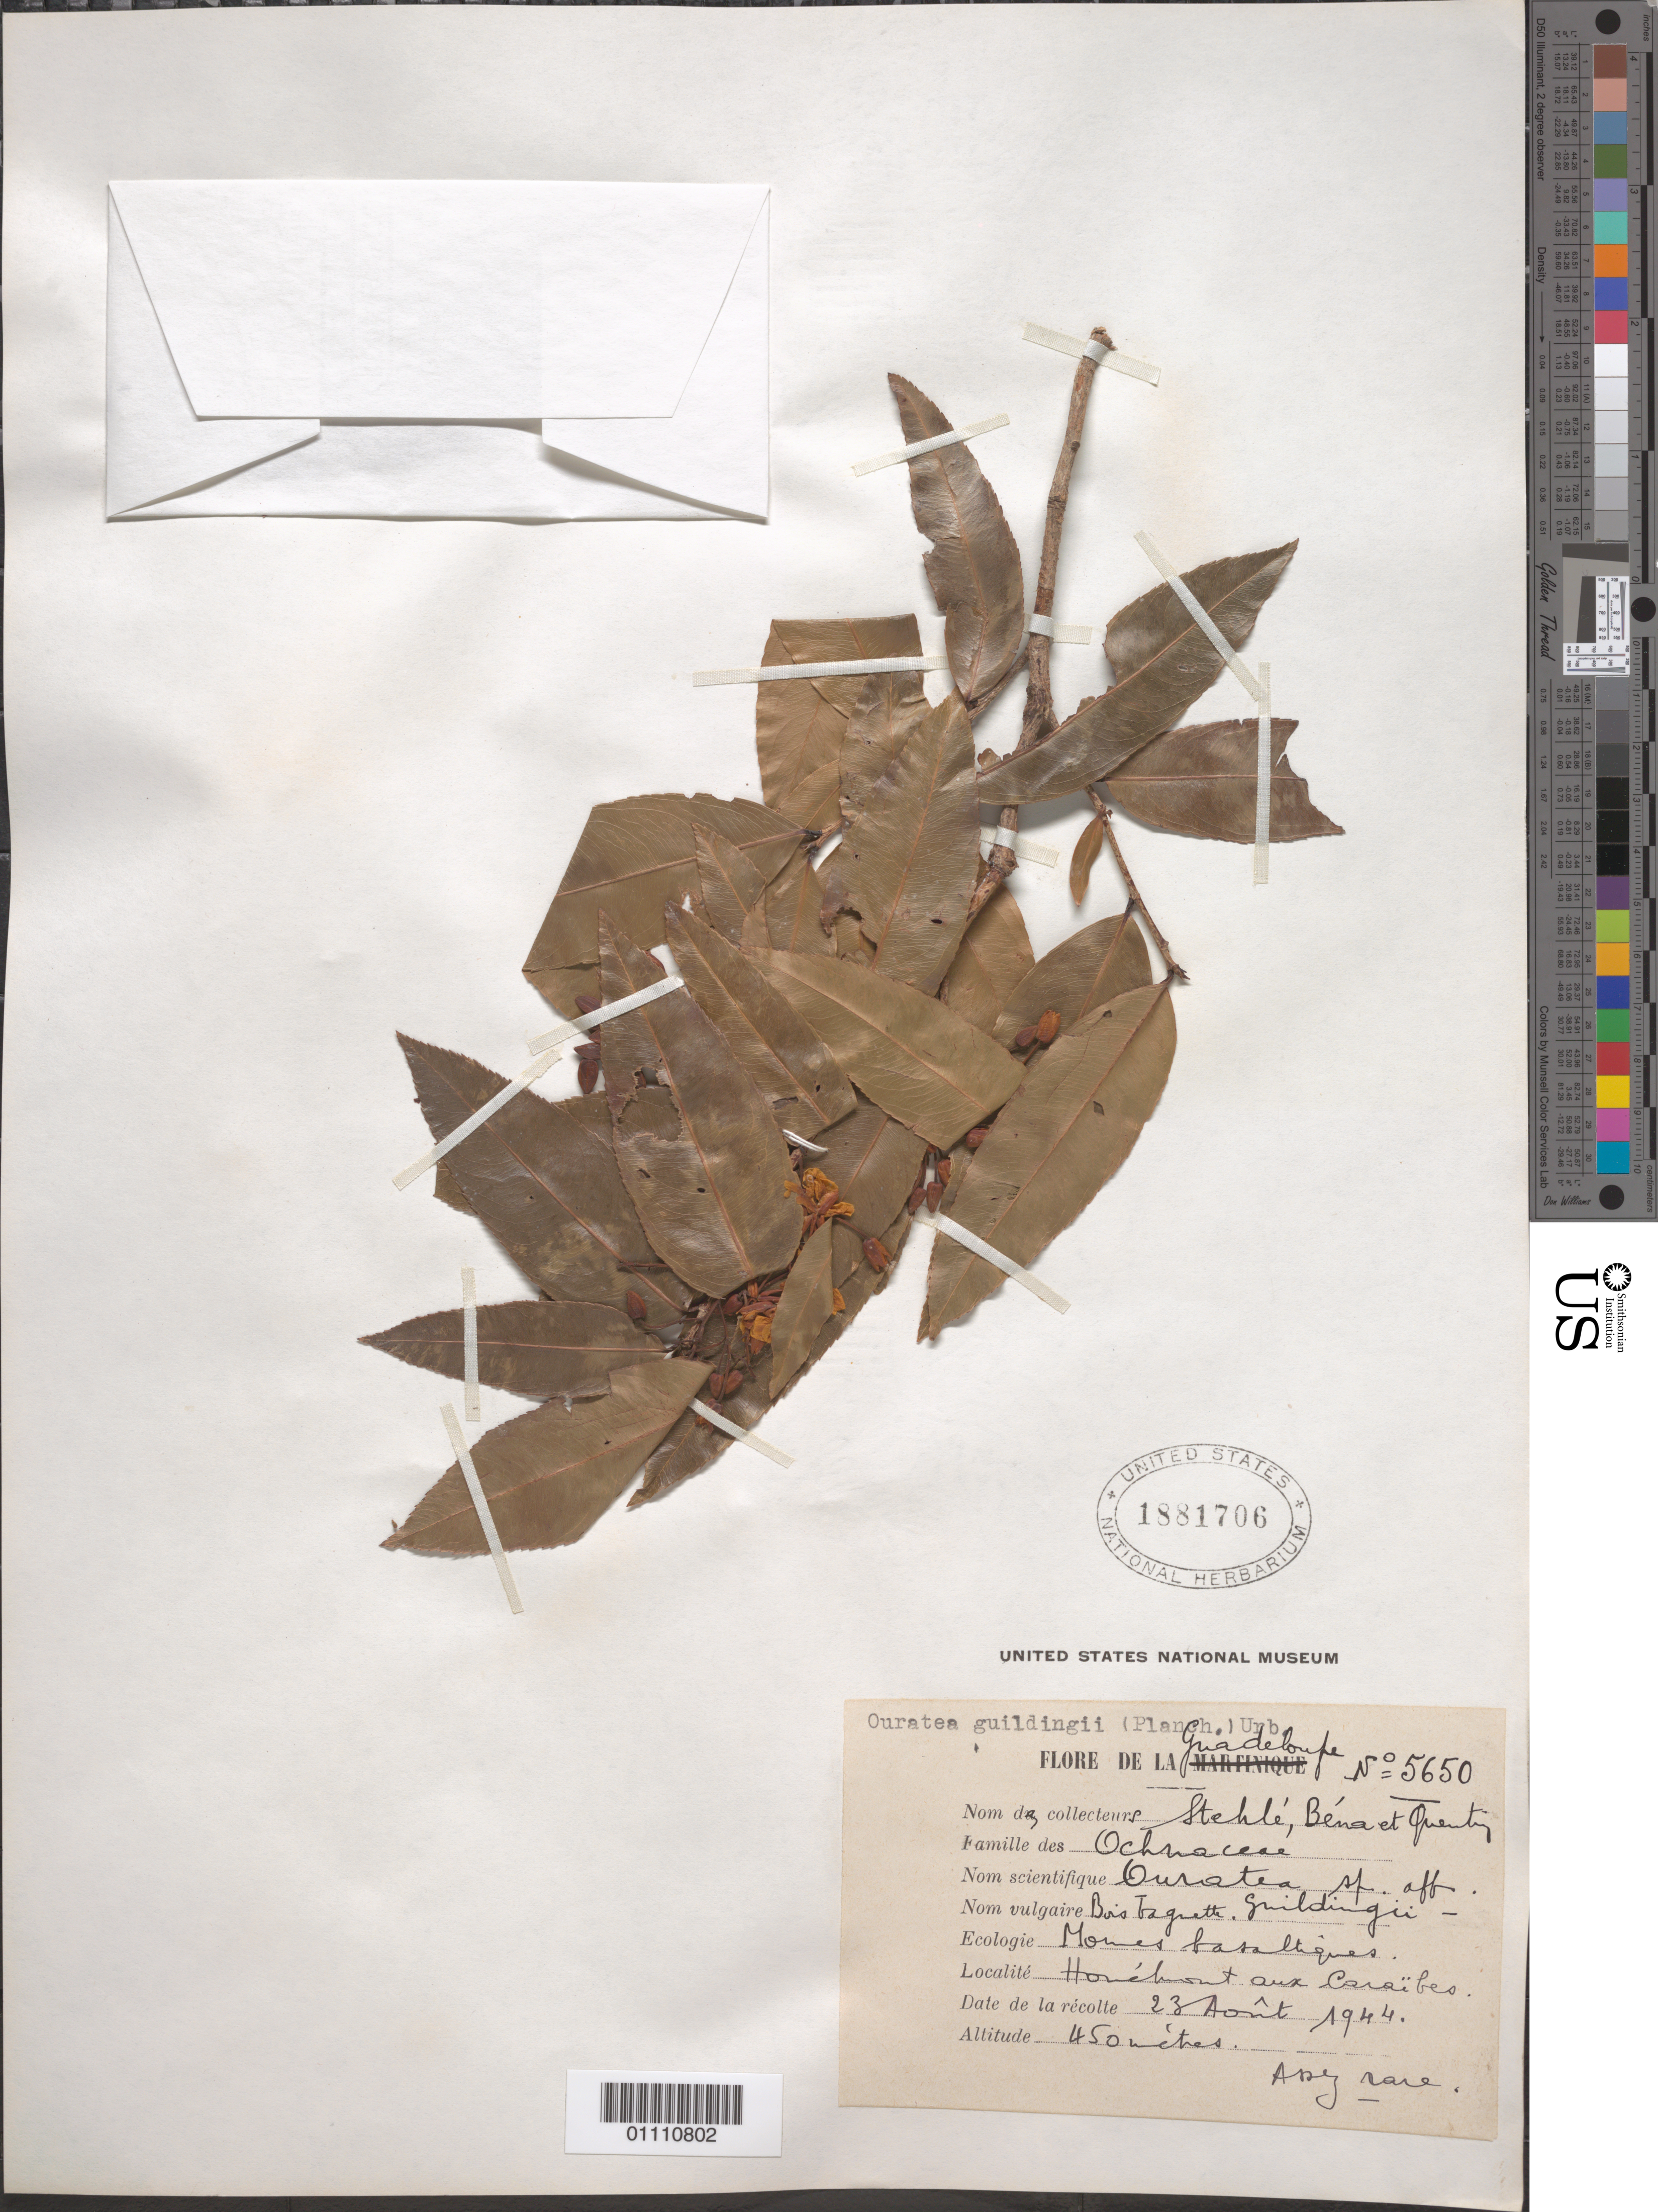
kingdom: Plantae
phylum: Tracheophyta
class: Magnoliopsida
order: Malpighiales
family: Ochnaceae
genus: Ouratea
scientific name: Ouratea guildingii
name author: (Planch.) Urb.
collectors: H. Stehlé, R. Béna & L. Quentin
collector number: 5650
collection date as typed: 23 Aug 1944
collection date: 1944-08-23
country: Guadeloupe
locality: (hard to read) Honéhont aux Caraïbes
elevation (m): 450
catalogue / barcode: US 1881706